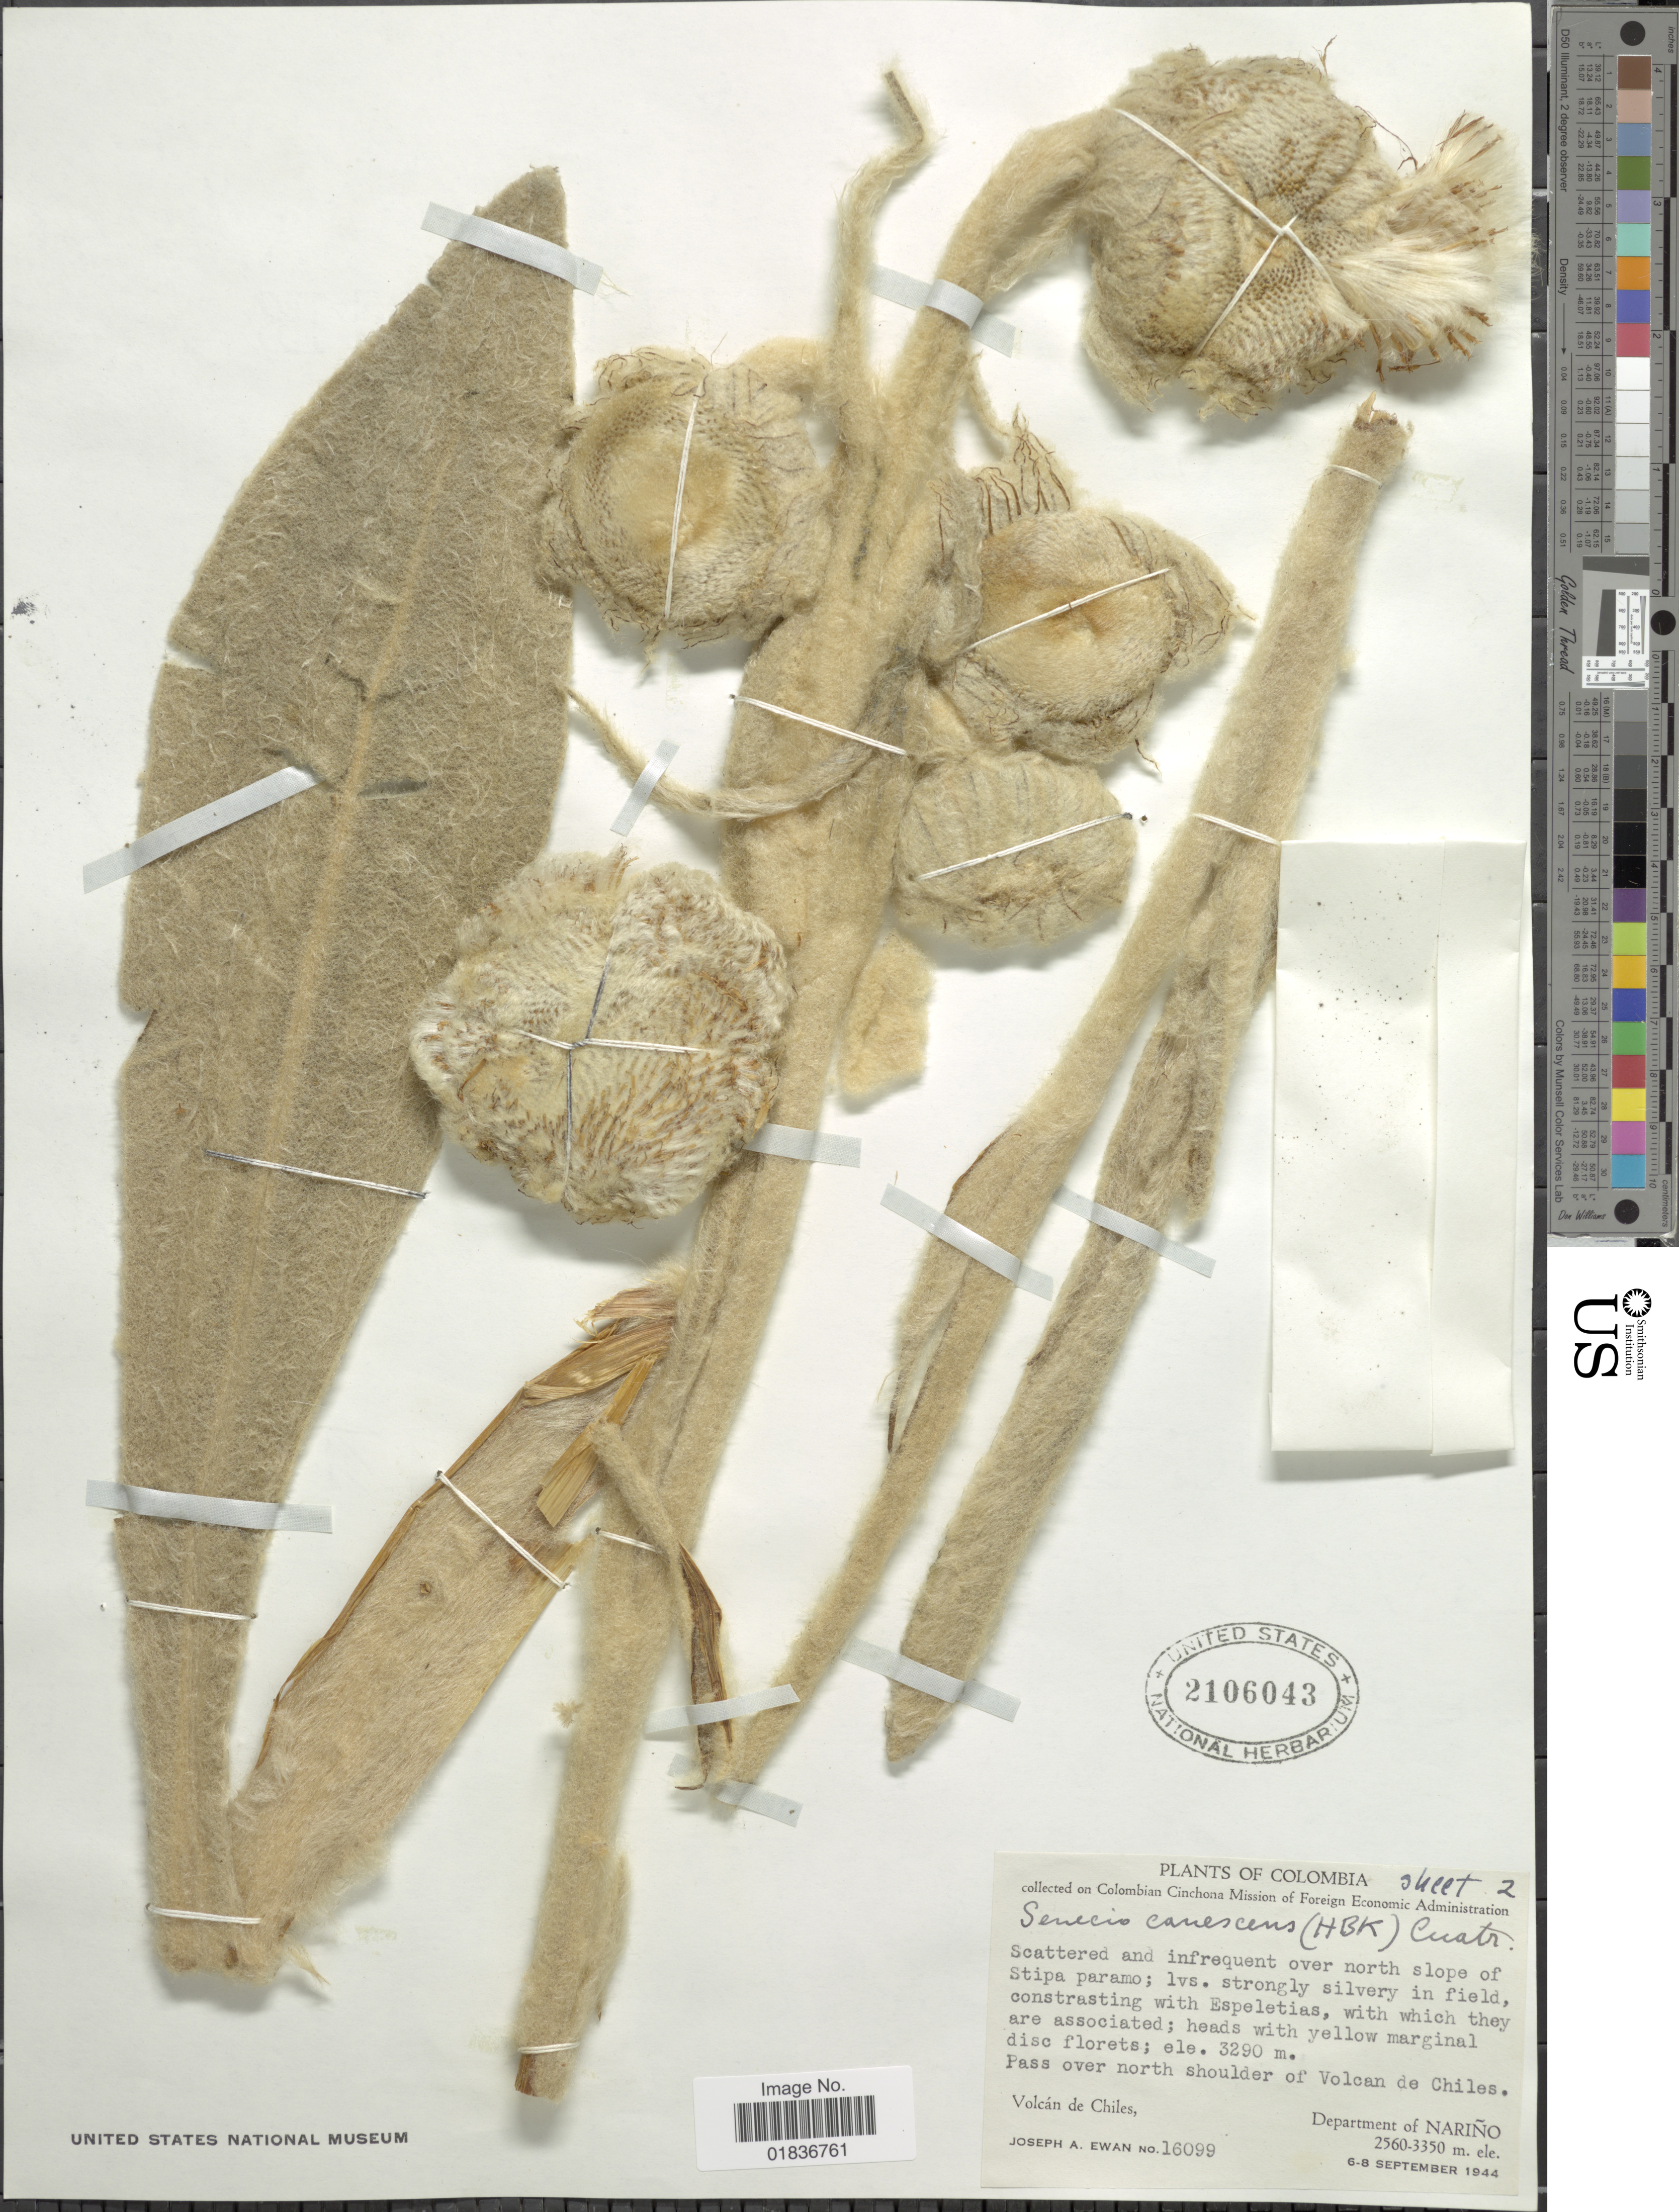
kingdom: Plantae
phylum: Tracheophyta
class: Magnoliopsida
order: Asterales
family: Asteraceae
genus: Senecio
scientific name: Senecio canescens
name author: (Bonpl.) Cuatrec.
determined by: Salomon, Luciana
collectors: J. A. Ewan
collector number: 16099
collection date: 1944-08-06/1944-09-08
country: Colombia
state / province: Nariño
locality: Pass over notrth shoulder of Volcan de Chiles. Volcan de Chiles. Department of Nariño.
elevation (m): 2560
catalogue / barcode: US 2106043